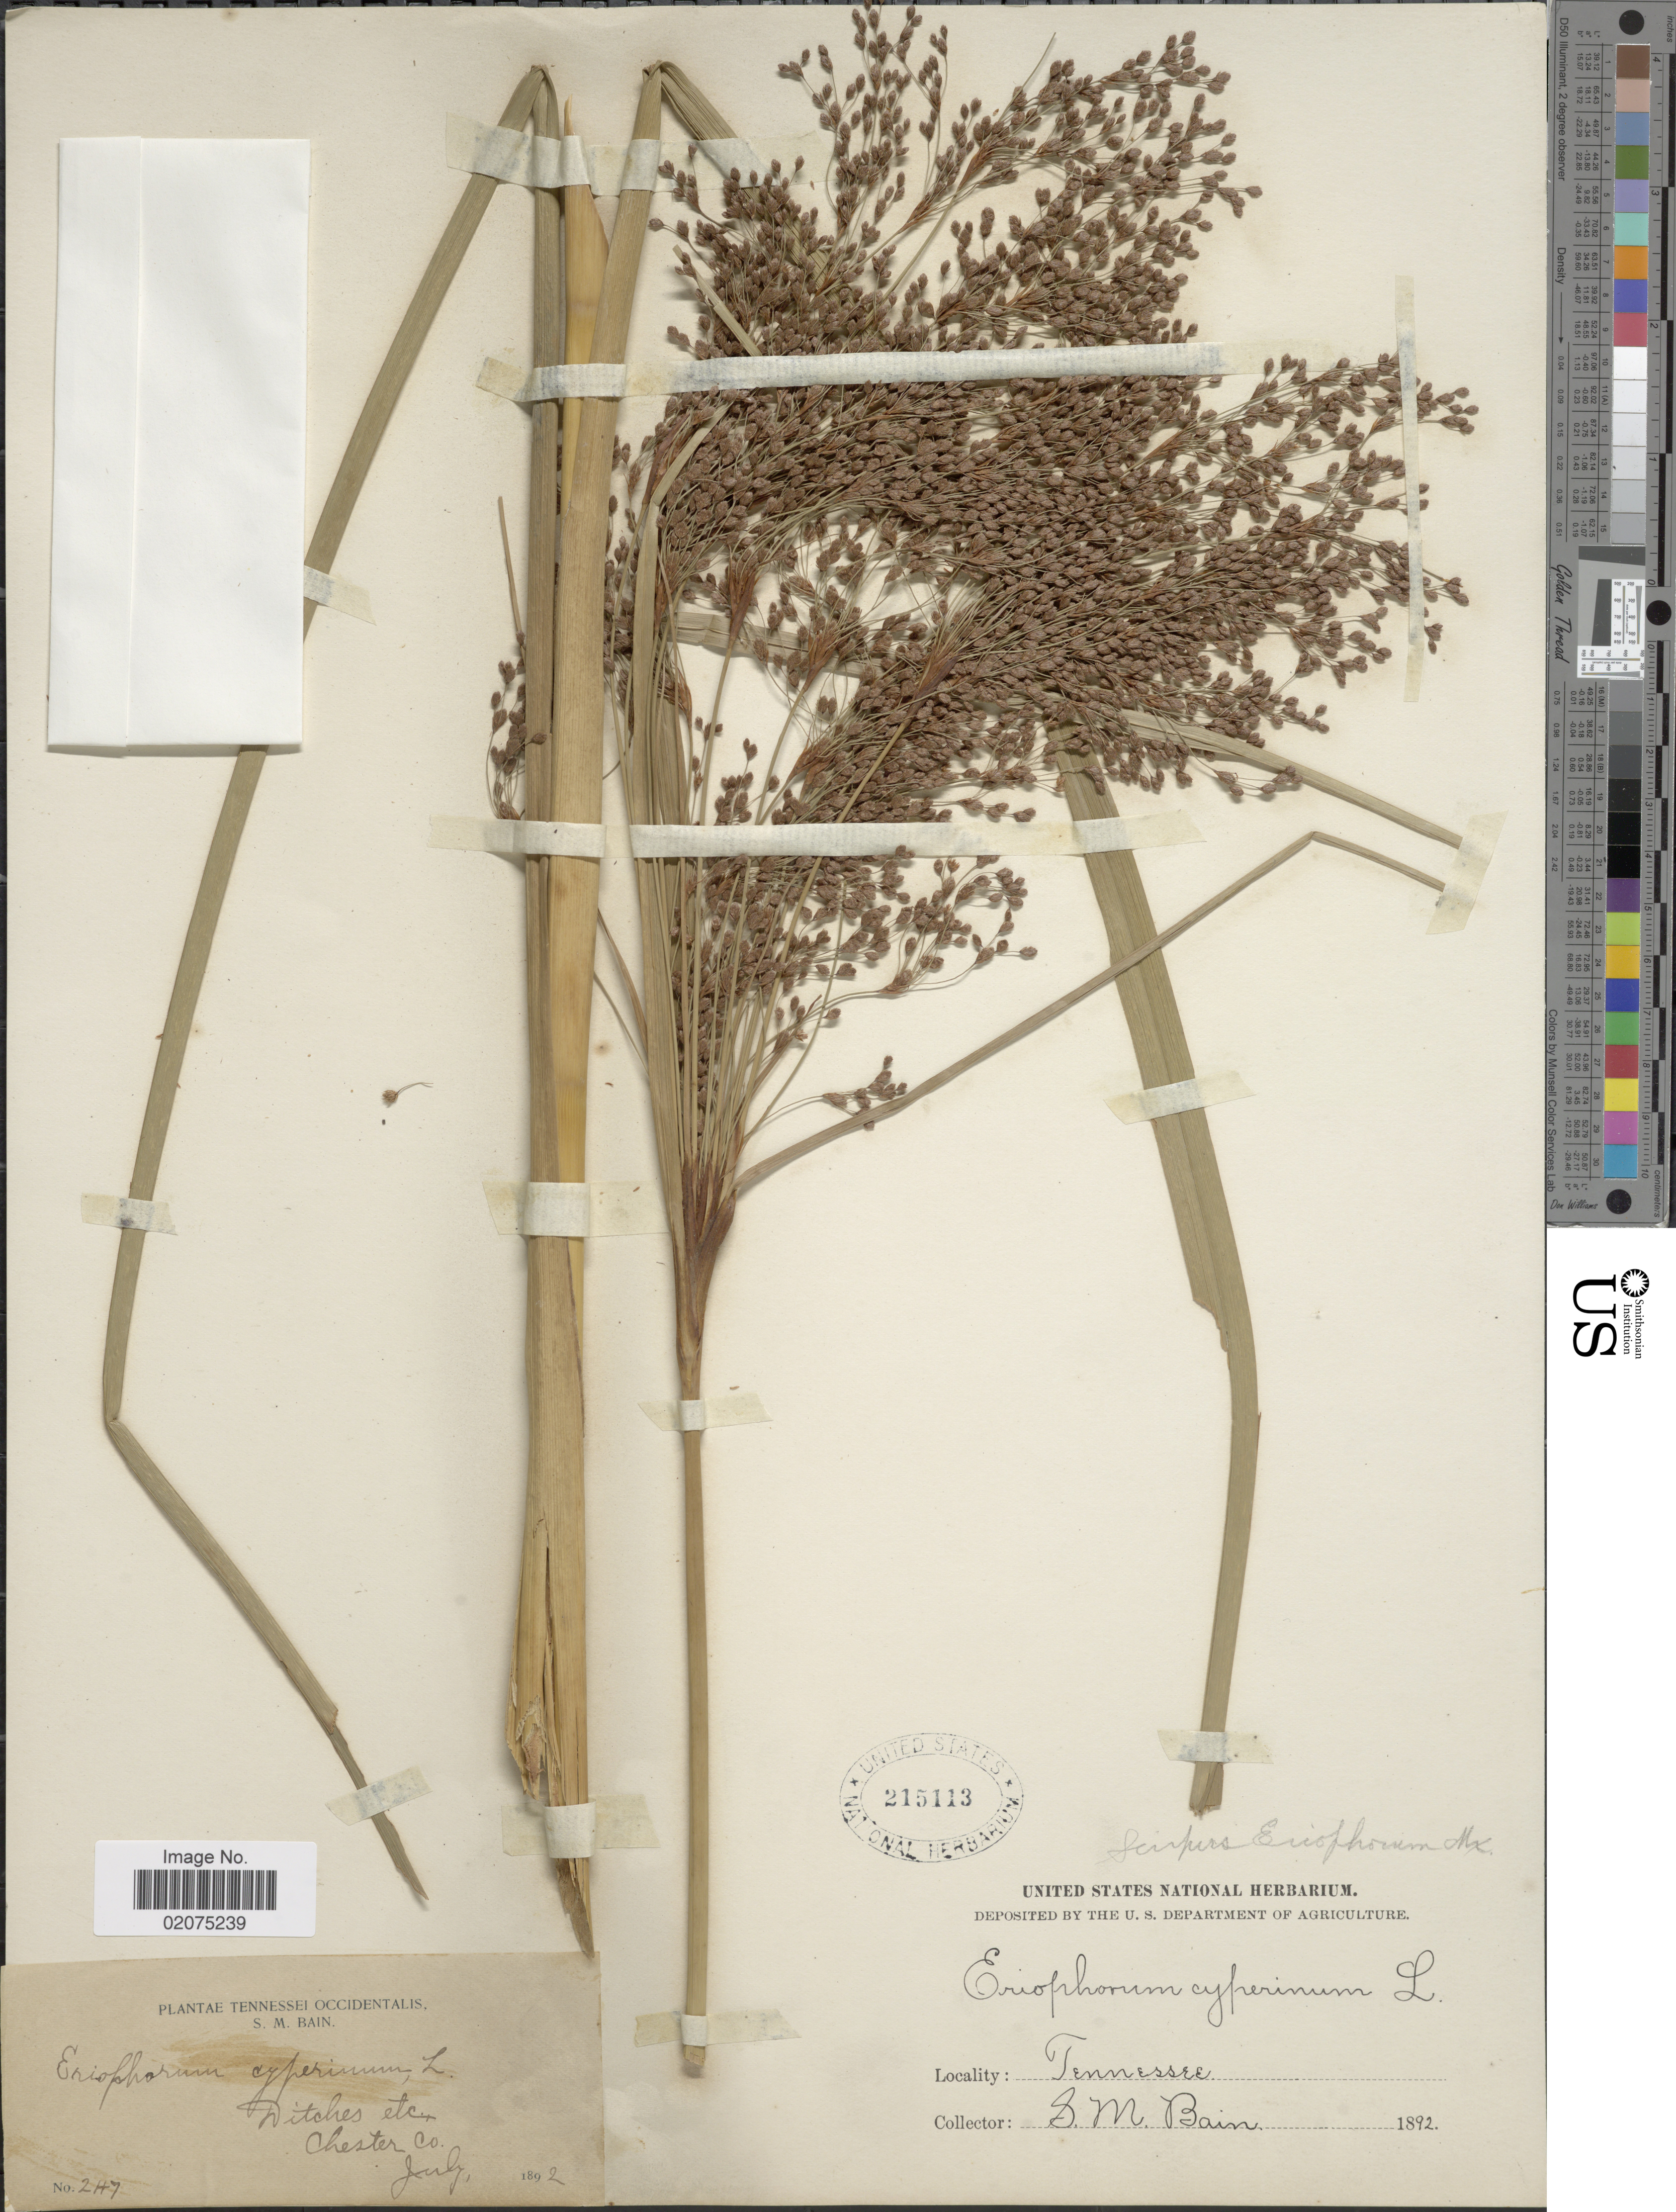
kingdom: Plantae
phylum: Tracheophyta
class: Liliopsida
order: Poales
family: Cyperaceae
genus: Scirpus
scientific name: Scirpus cyperinus var. eriophorum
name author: (Michx.) Kuntze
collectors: S. M. Bain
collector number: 247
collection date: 1892-07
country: United States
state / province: Tennessee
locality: Tennessei Occidentalis, Chester Co.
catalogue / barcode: US 215113